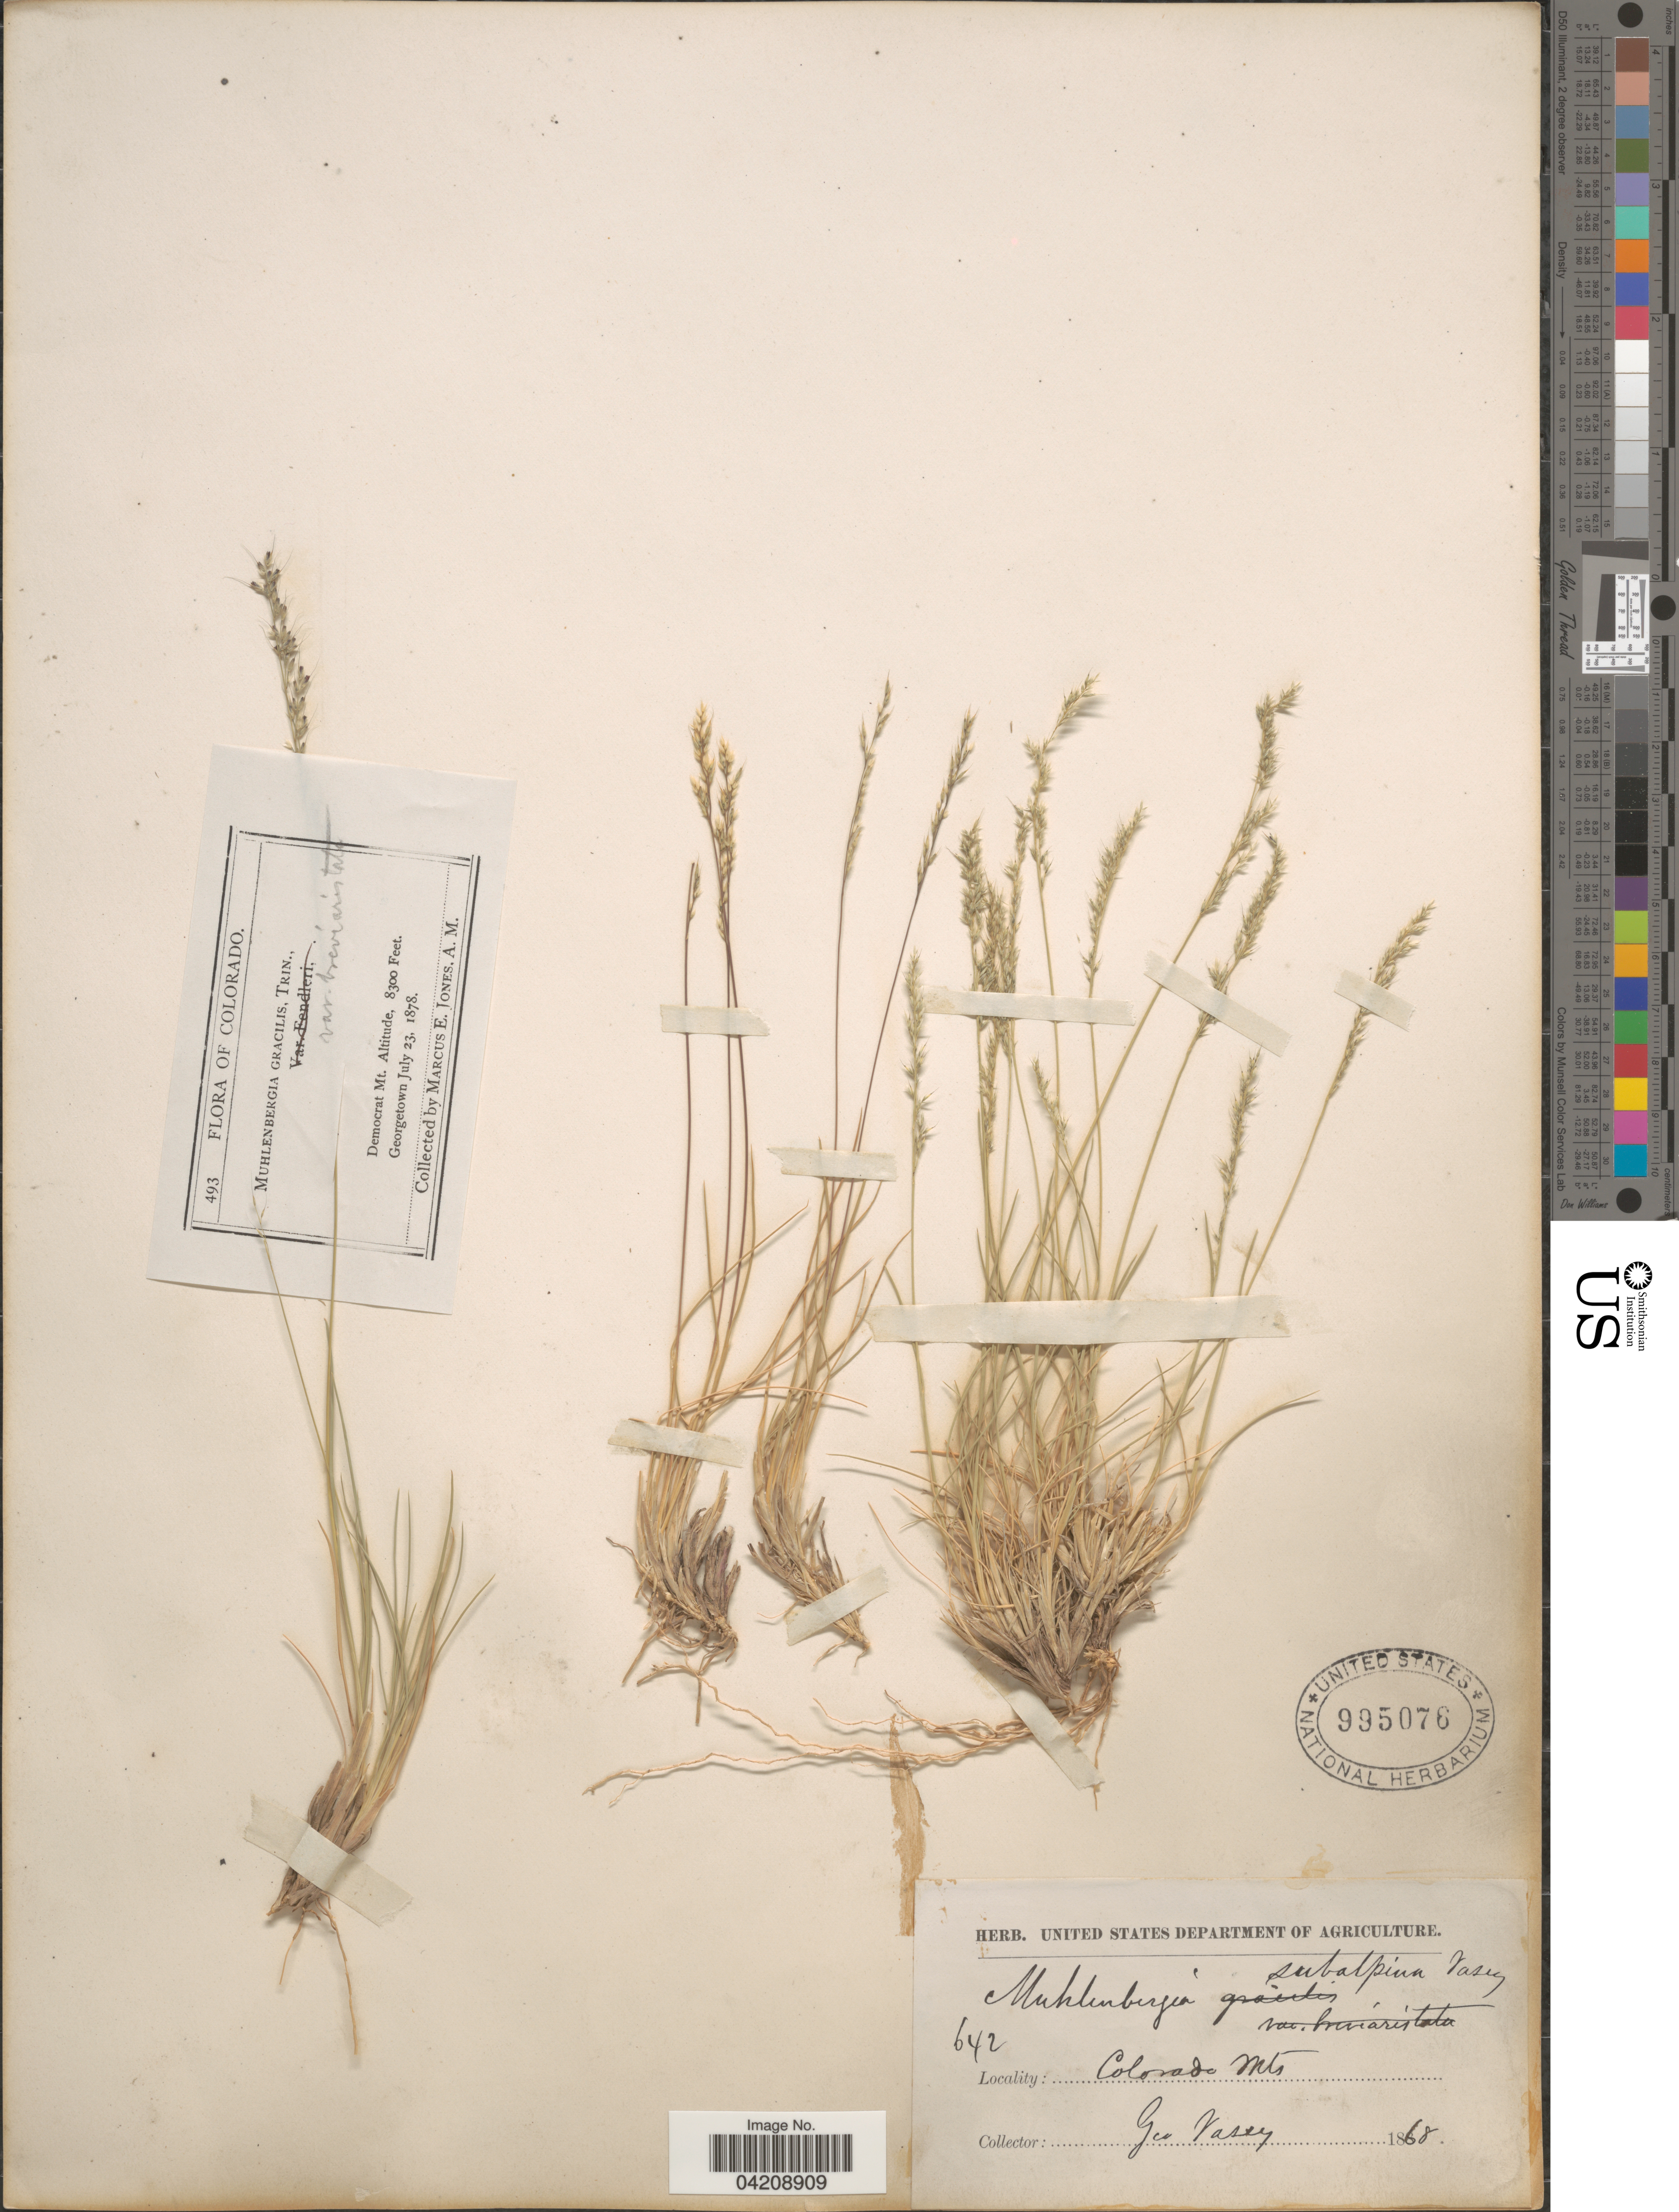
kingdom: Plantae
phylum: Tracheophyta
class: Liliopsida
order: Poales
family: Poaceae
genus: Muhlenbergia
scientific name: Muhlenbergia filiformis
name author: (Thurb. ex S. Watson) Rydb.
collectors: M. E. Jones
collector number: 493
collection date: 1878-07-23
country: United States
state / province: Colorado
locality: Democrat Mt. Georgetown.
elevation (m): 2530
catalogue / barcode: US 995076-2